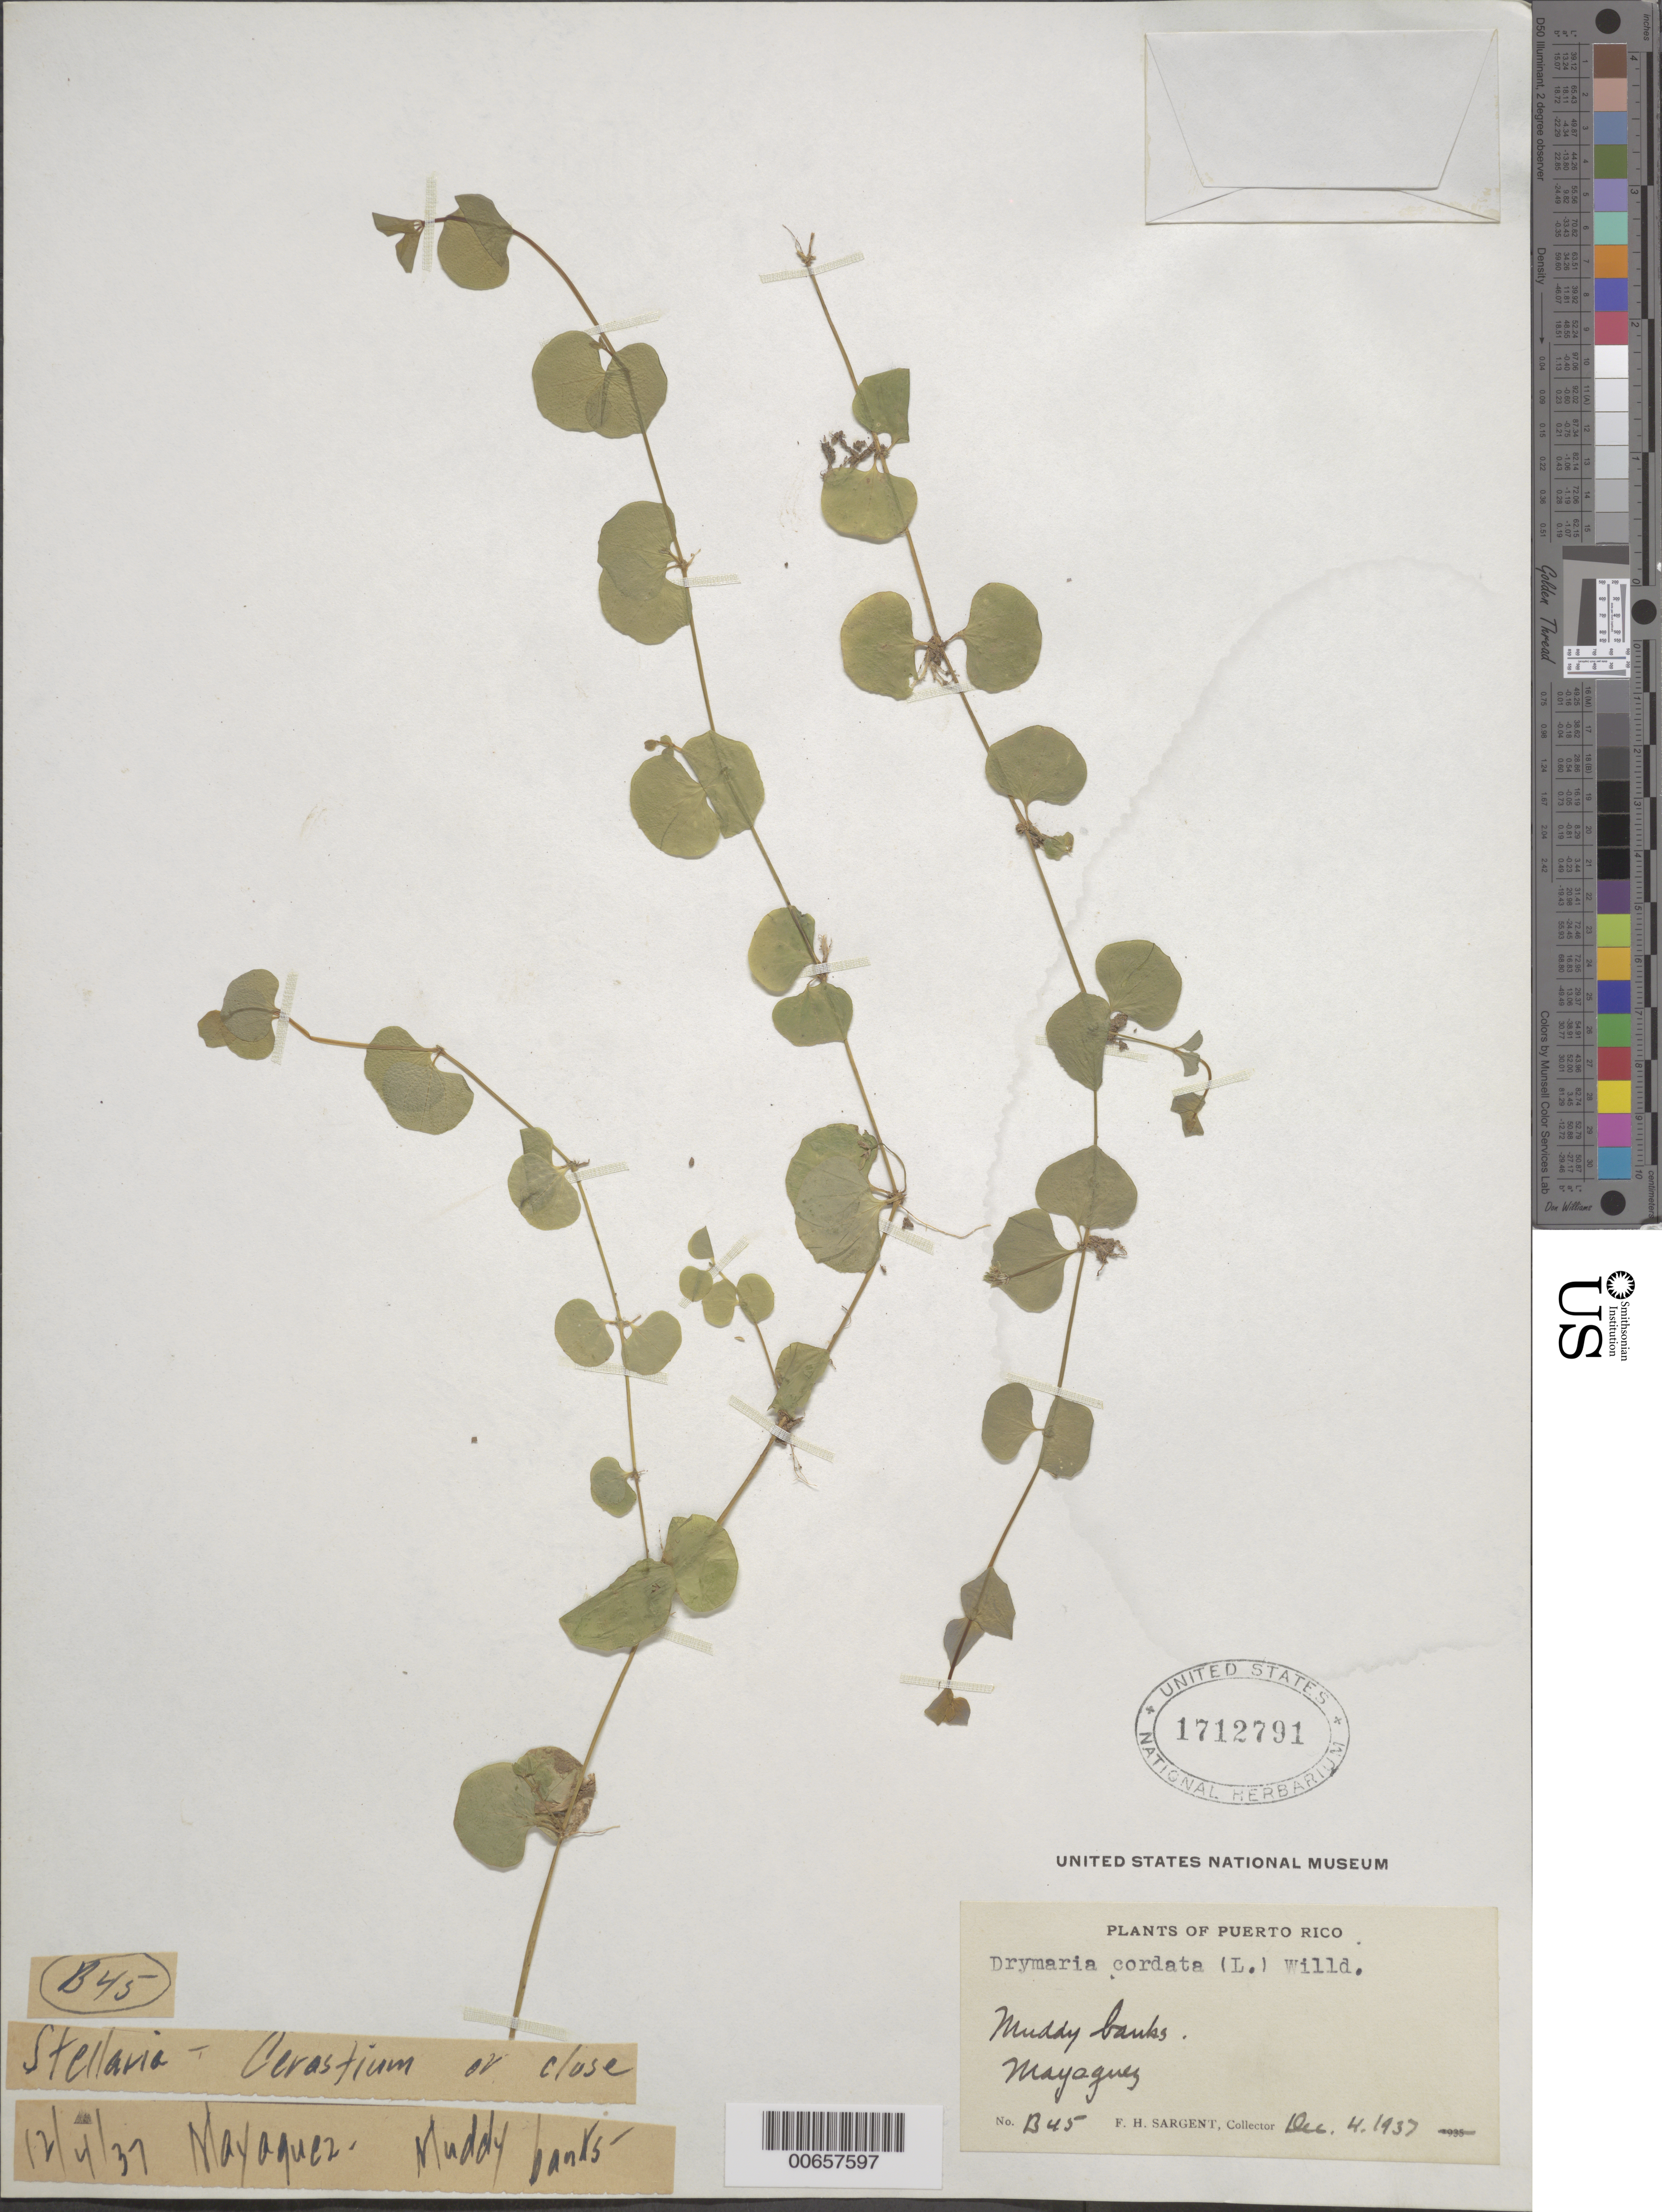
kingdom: Plantae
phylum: Tracheophyta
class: Magnoliopsida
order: Caryophyllales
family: Caryophyllaceae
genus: Drymaria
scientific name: Drymaria cordata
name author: (L.) Willd. ex Schult.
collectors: F. H. Sargent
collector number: B 45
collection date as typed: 04 Dec 1937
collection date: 1937-12-04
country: Puerto Rico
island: Greater Antilles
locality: Mayaguez.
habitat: Muddy banks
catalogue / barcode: US 1712791